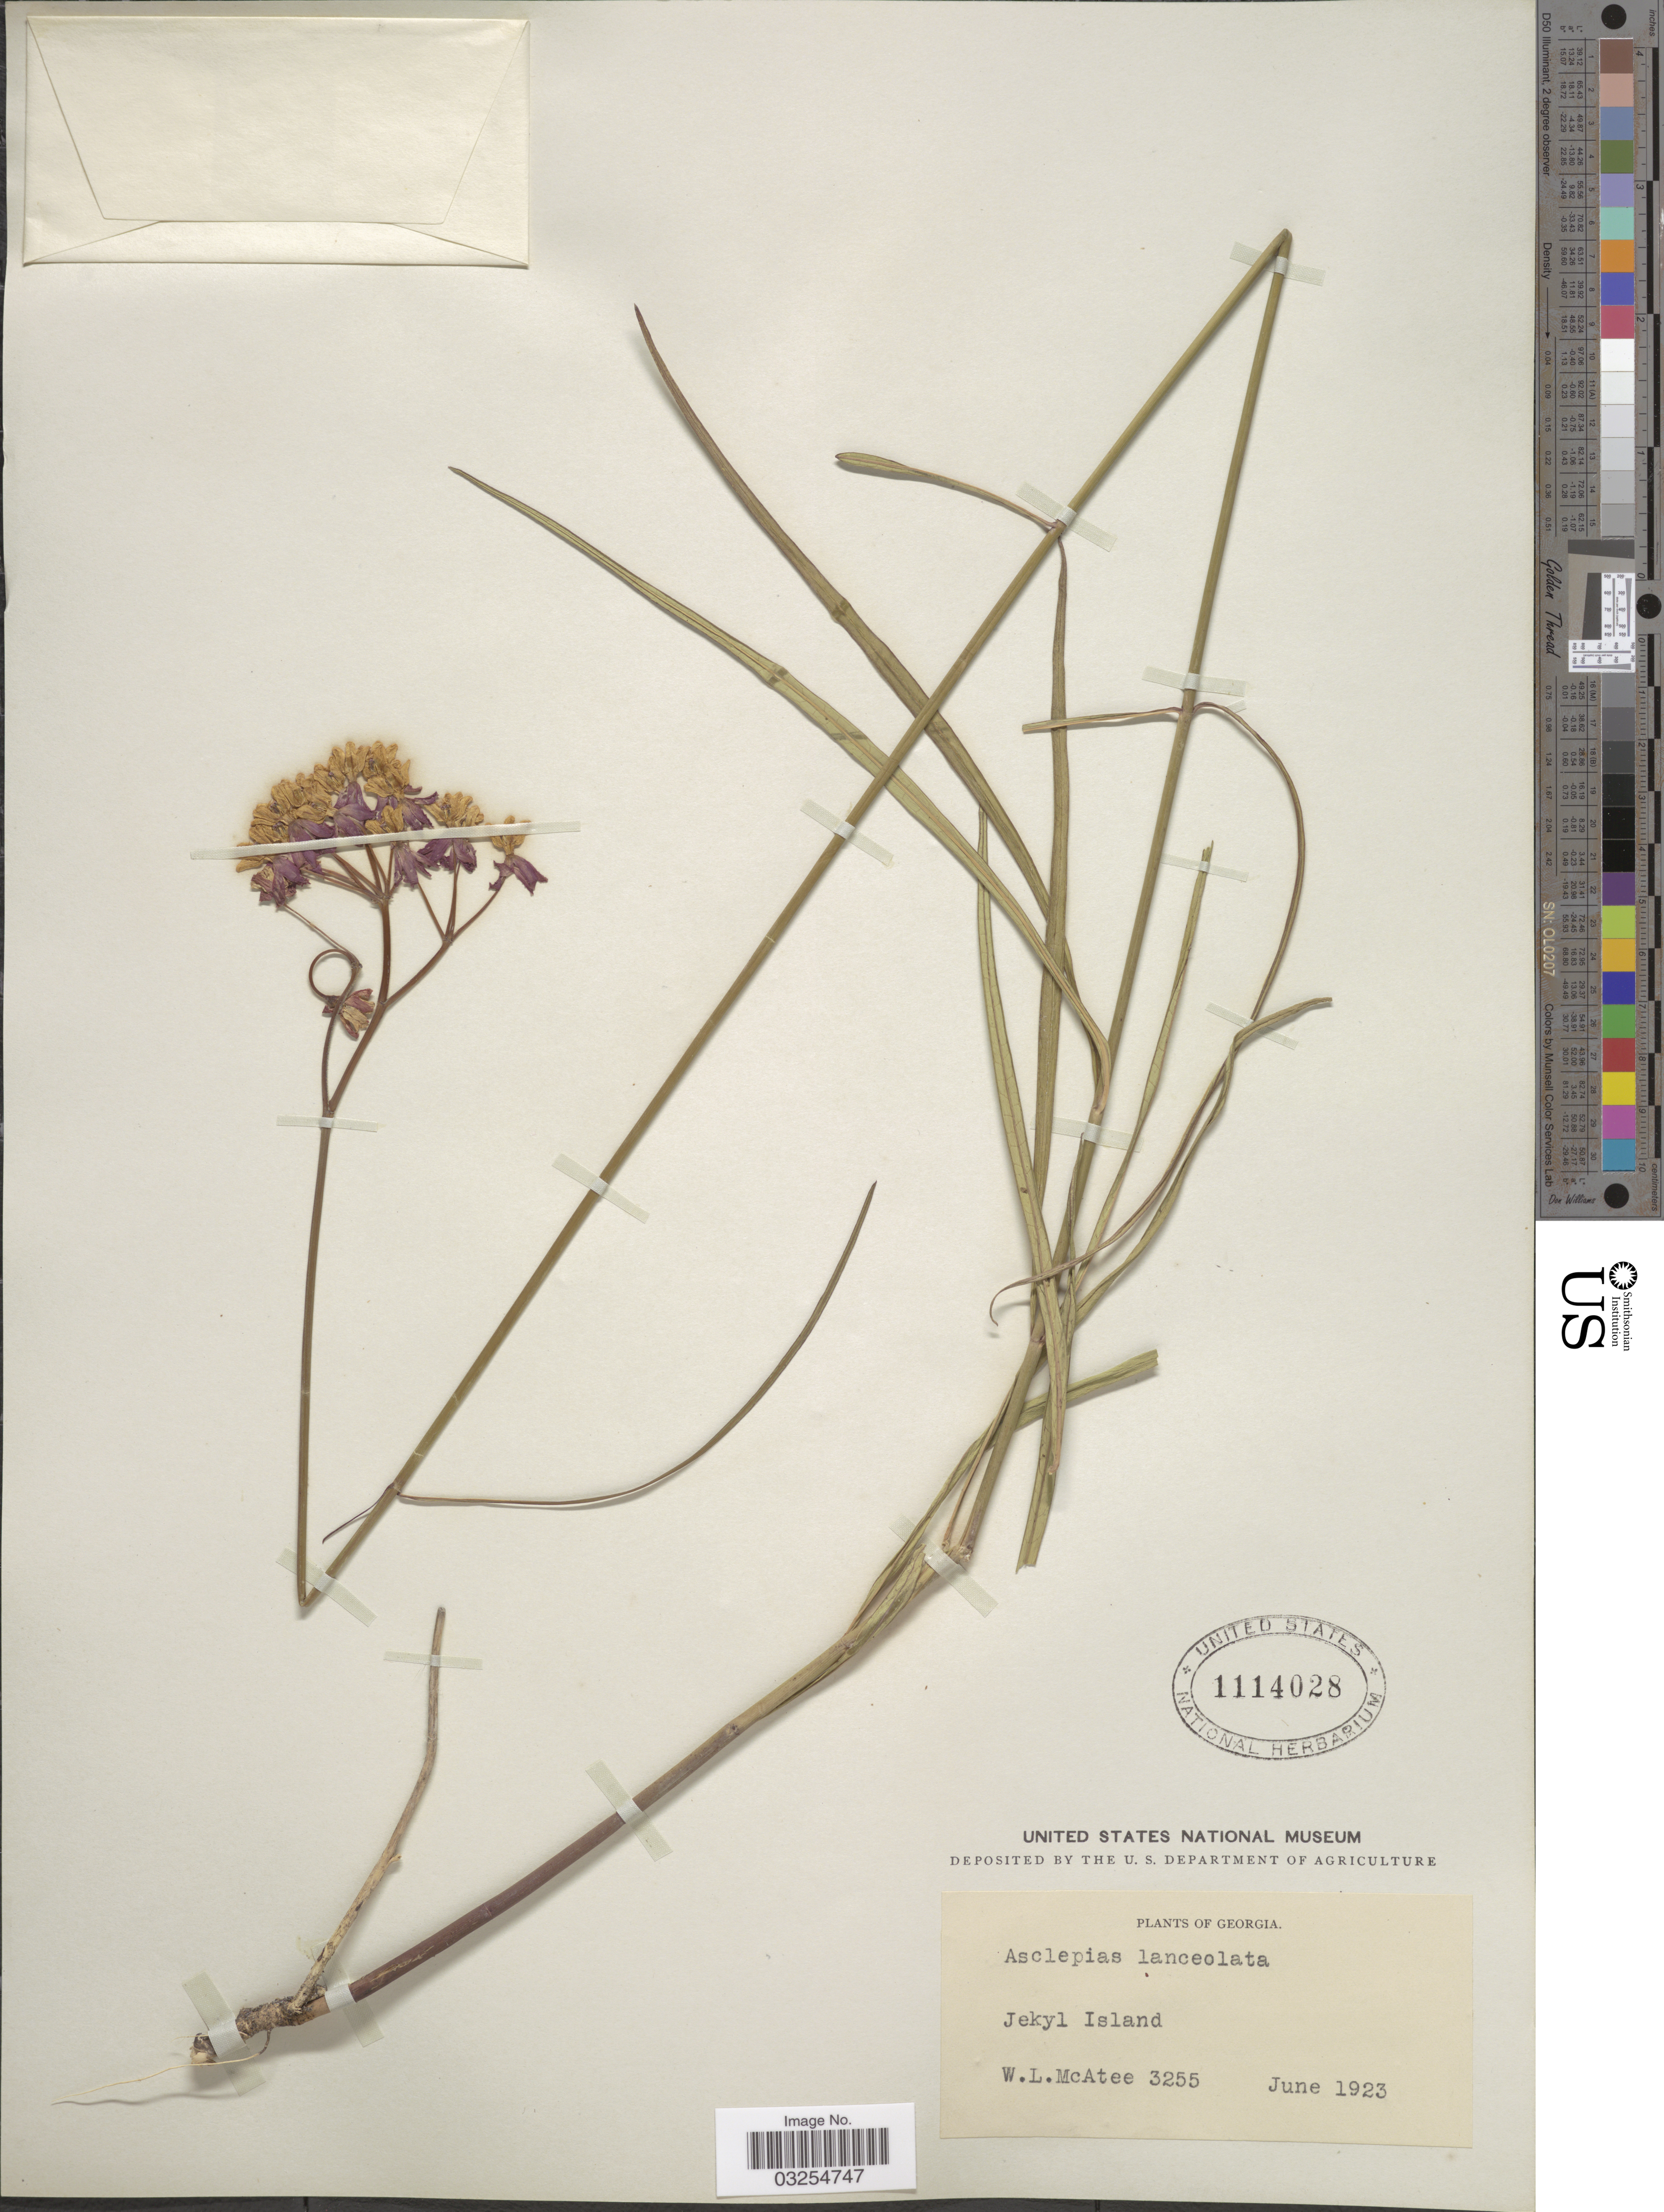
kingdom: Plantae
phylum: Tracheophyta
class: Magnoliopsida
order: Gentianales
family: Apocynaceae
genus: Asclepias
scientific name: Asclepias lanceolata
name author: Walter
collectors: W. McAtee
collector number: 3255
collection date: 1923-06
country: United States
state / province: Georgia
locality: Jekyl Island.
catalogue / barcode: US 1114028